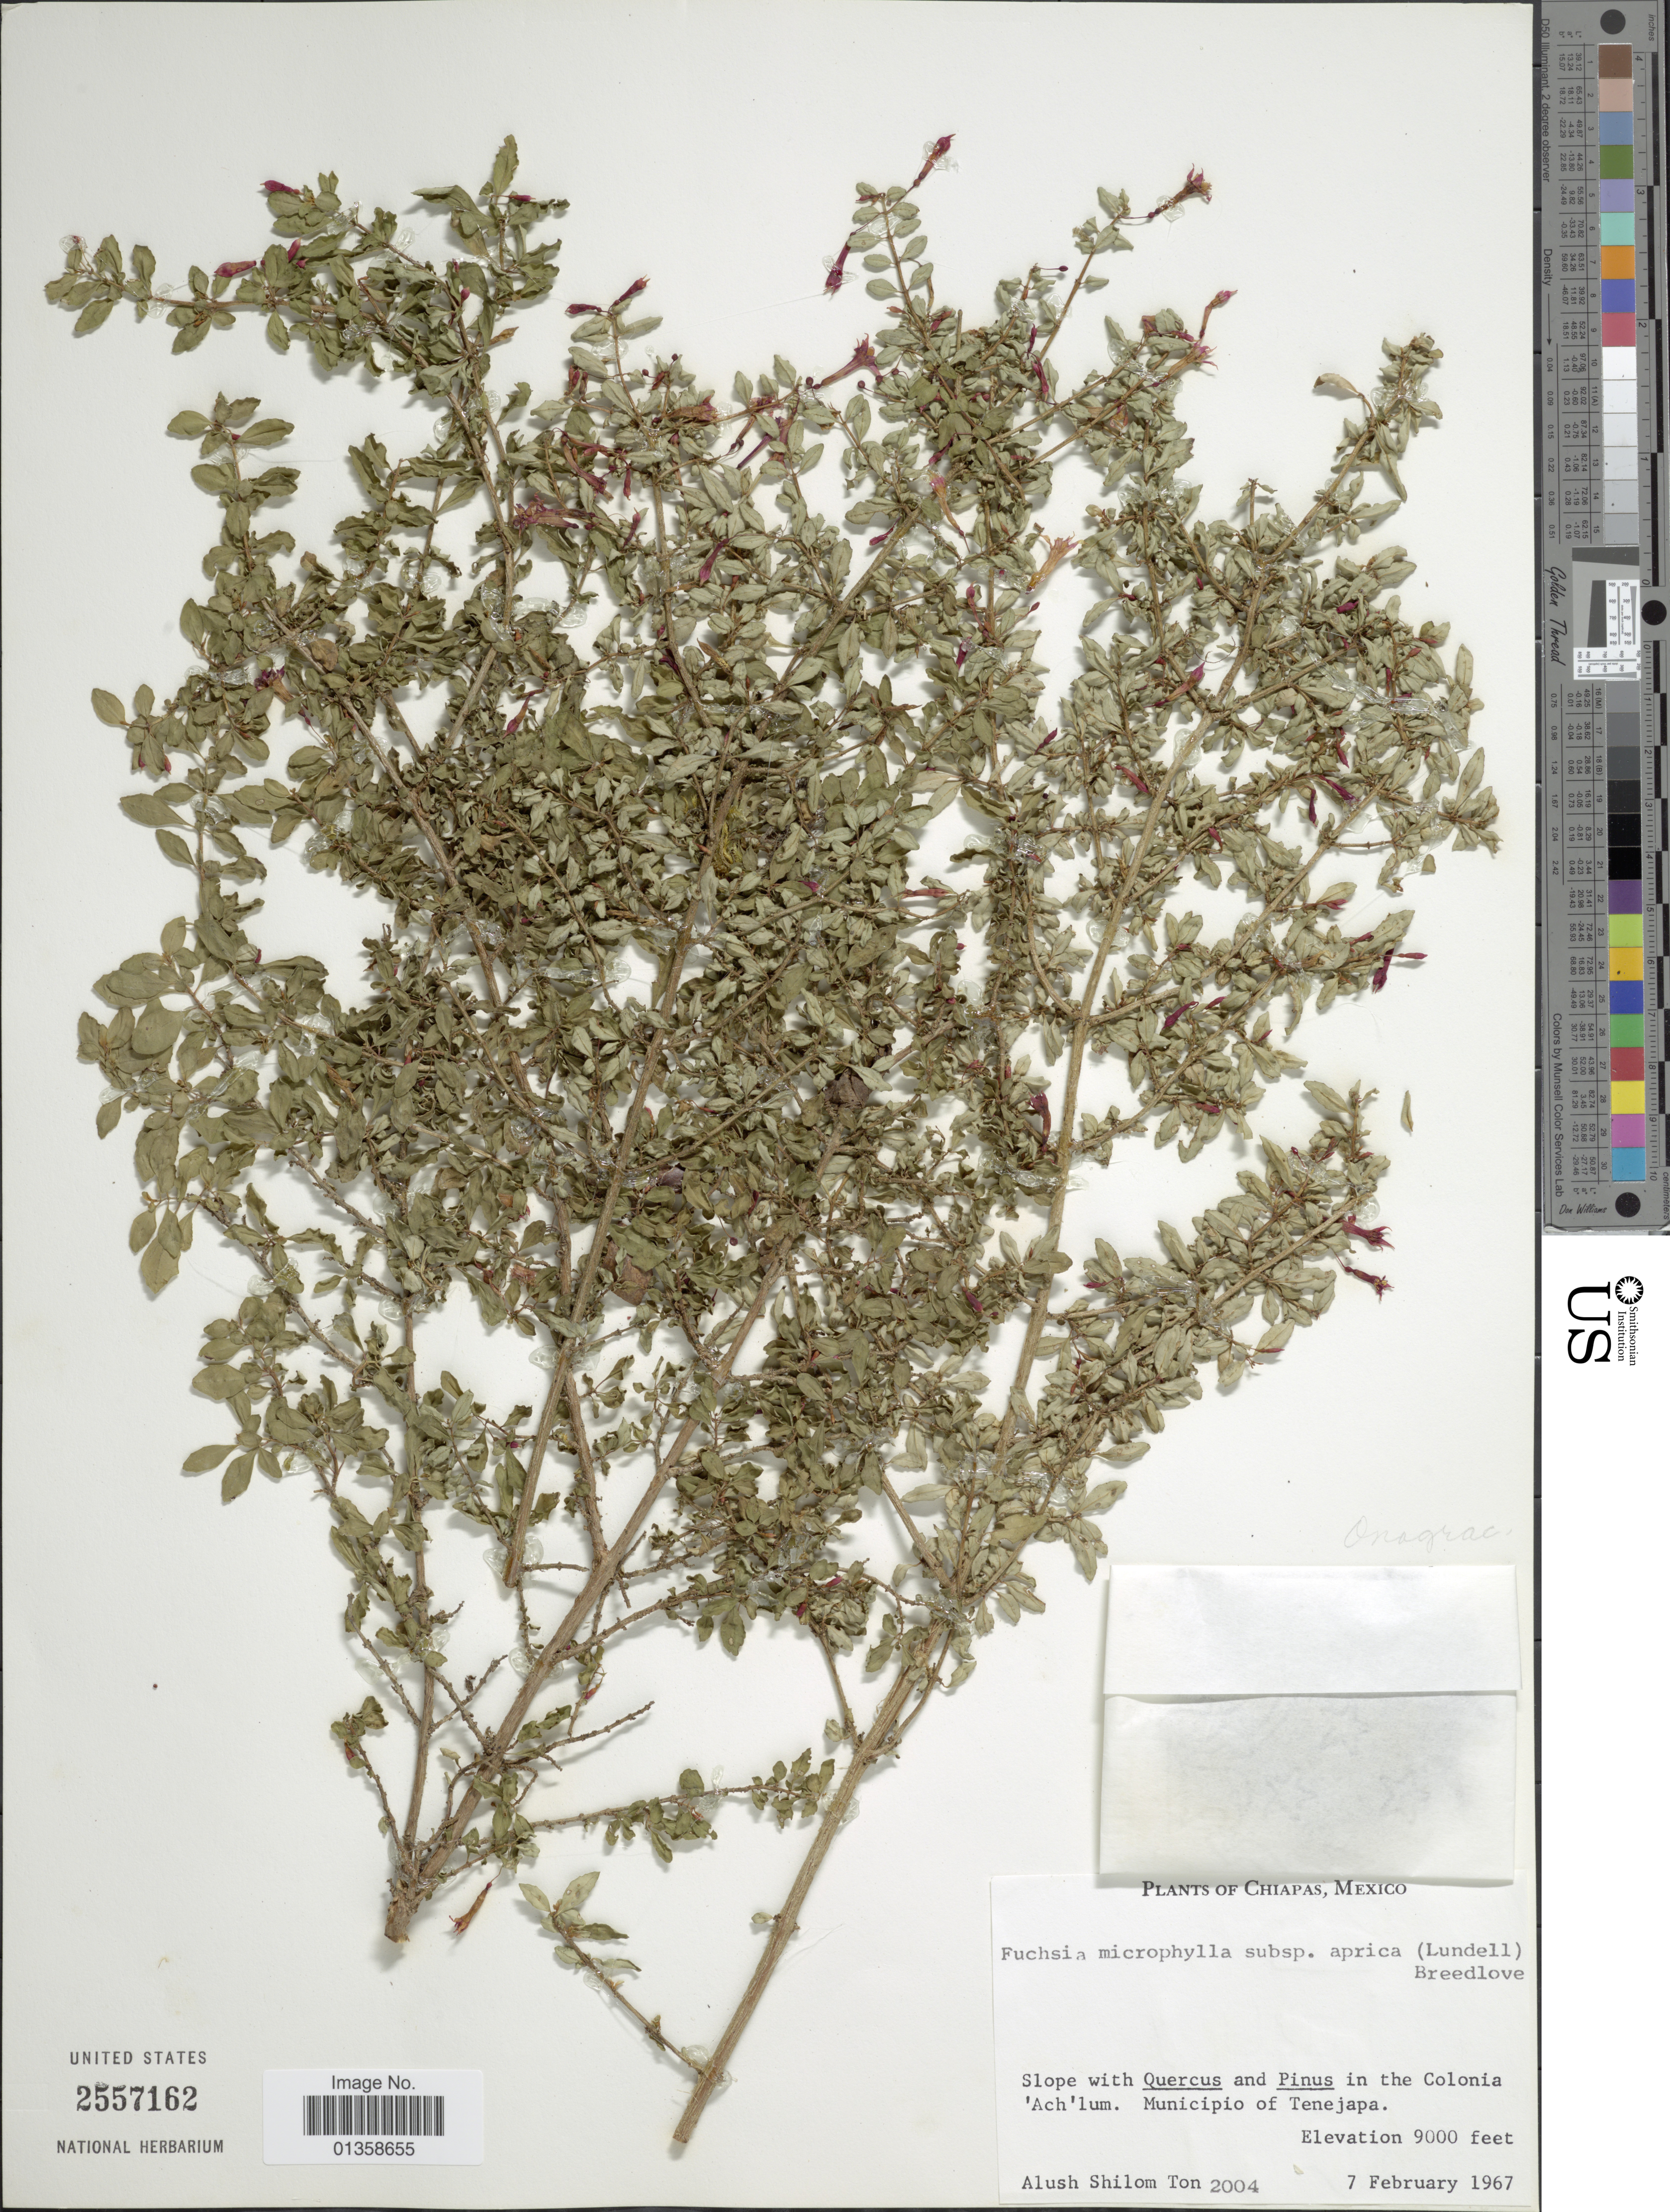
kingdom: Plantae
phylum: Tracheophyta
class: Magnoliopsida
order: Myrtales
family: Onagraceae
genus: Fuchsia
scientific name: Fuchsia microphylla subsp. aprica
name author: (Lundell) Breedlove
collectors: A. S. Ton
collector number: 2004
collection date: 1967-02-07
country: Mexico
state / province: Chiapas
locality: In the Colonia 'Ach'lum. Municipio of Tenejapa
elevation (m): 2743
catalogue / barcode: US 2557162